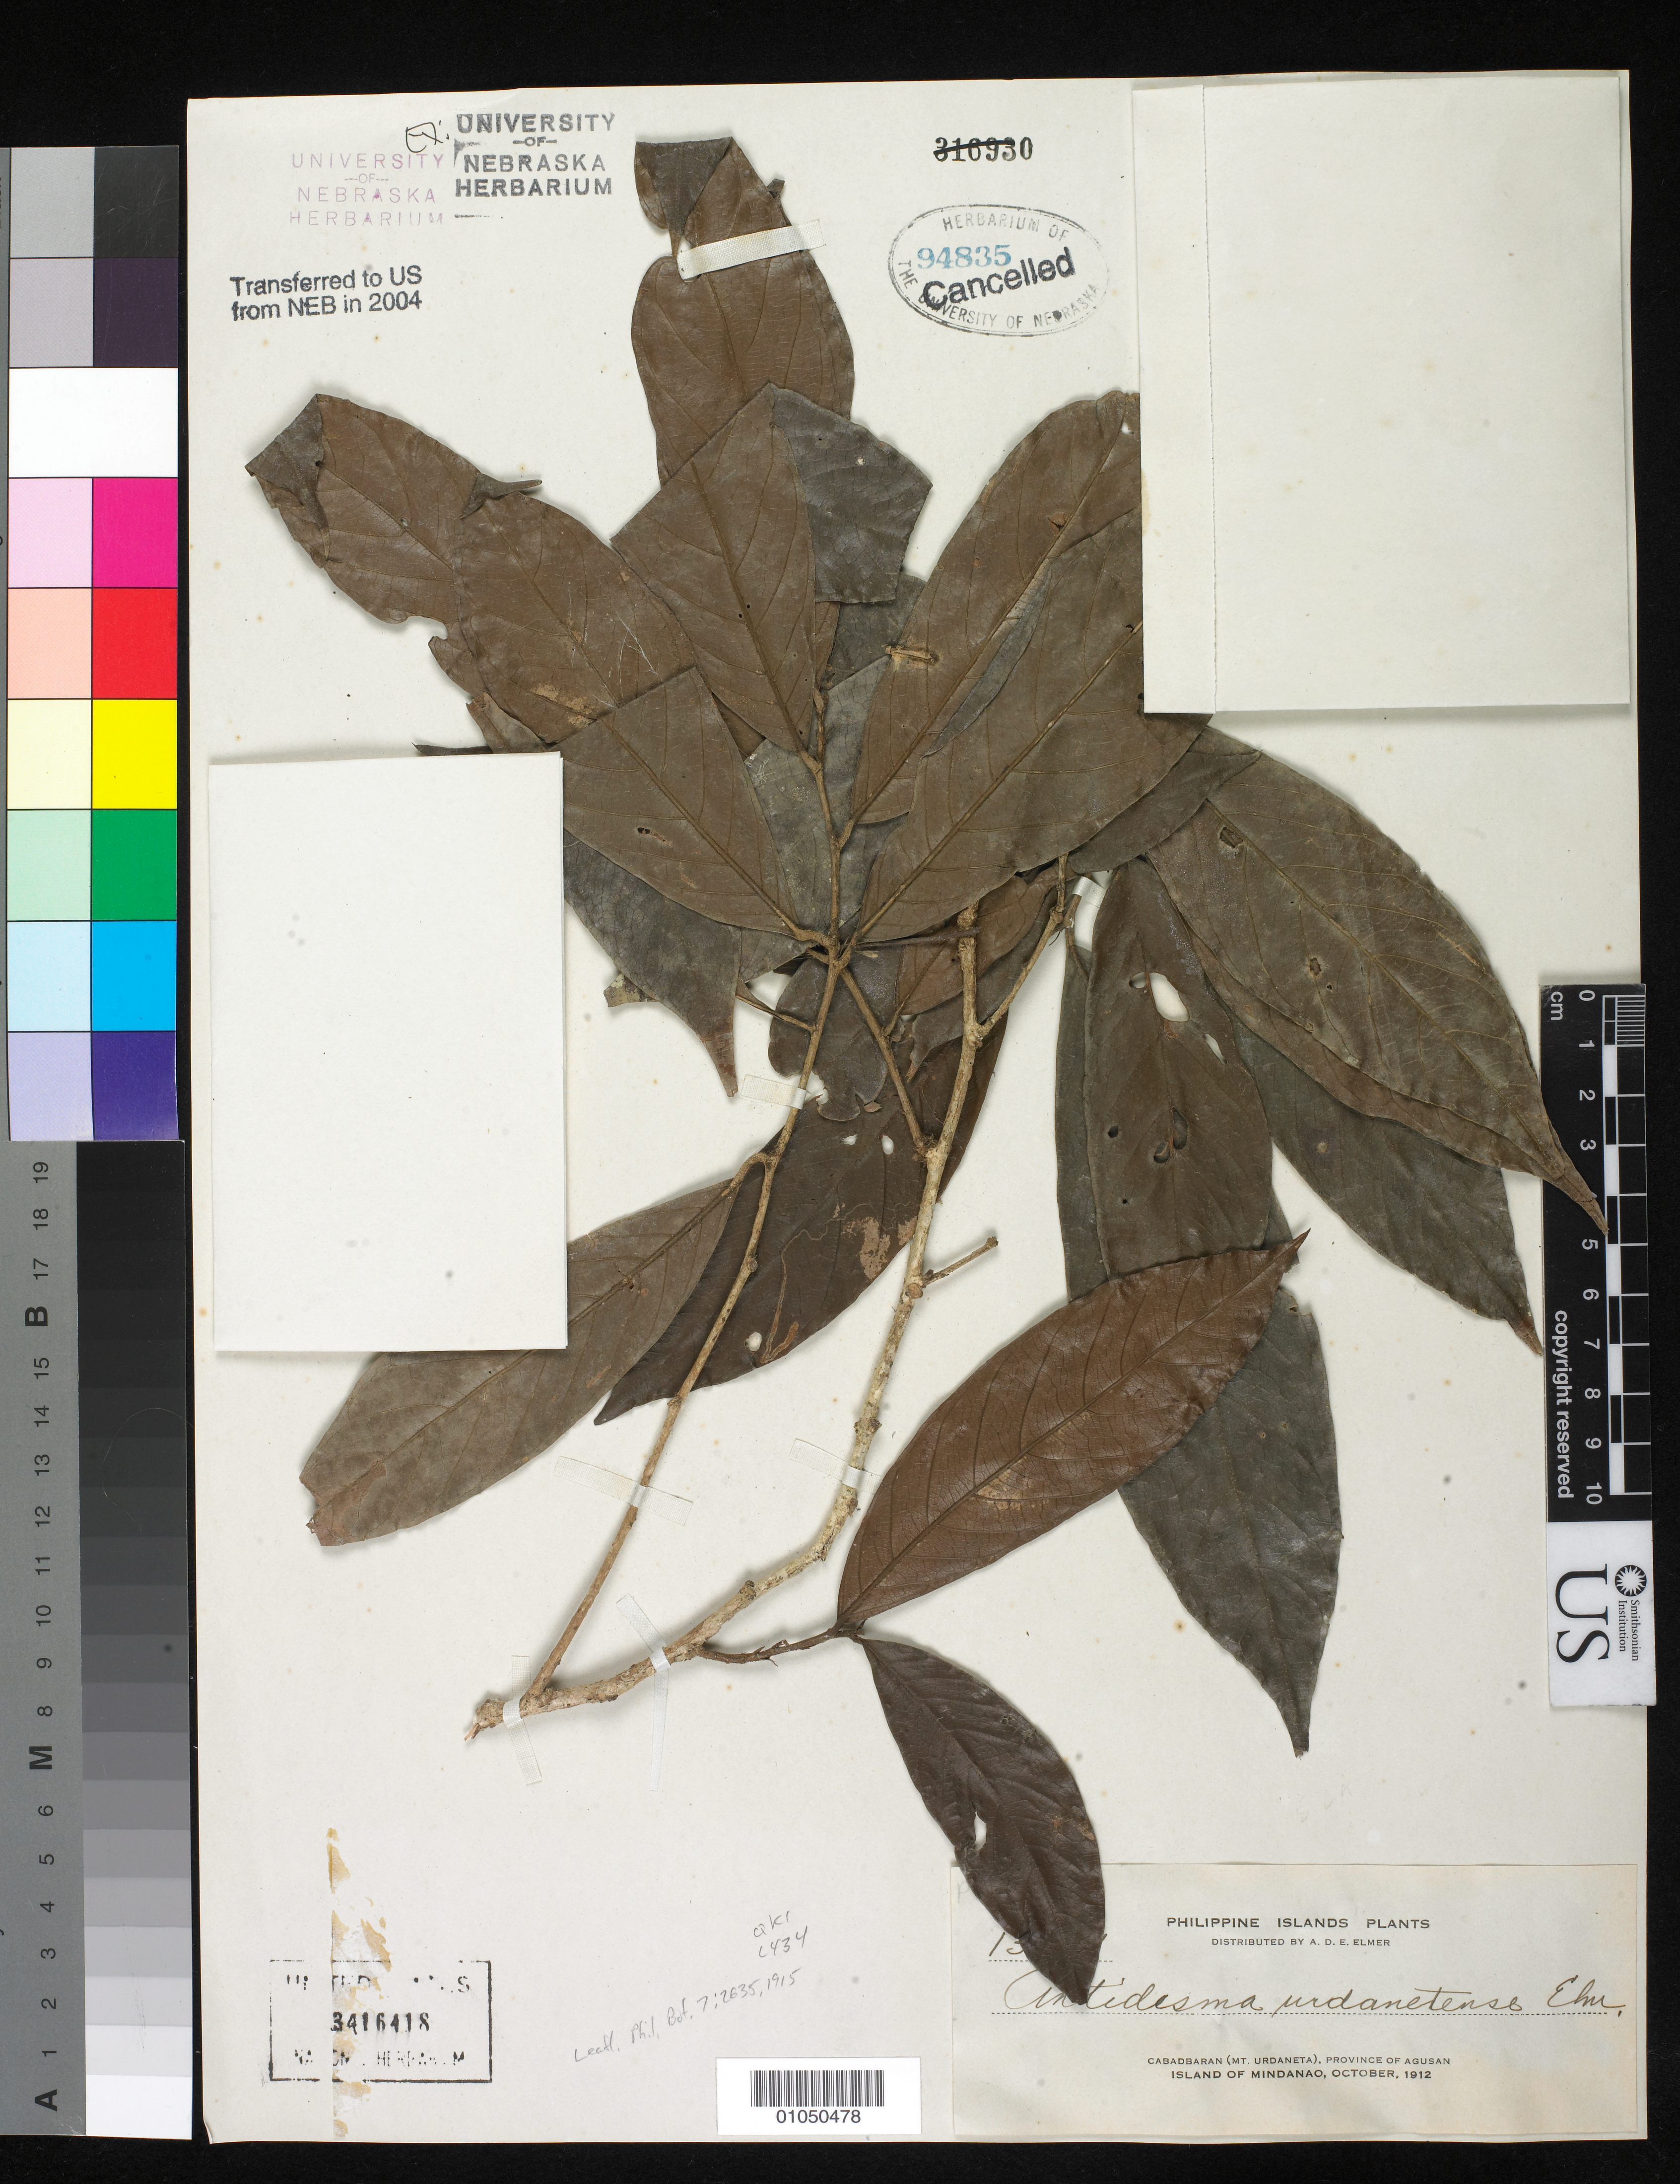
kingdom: Plantae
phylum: Tracheophyta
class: Magnoliopsida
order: Malpighiales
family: Phyllanthaceae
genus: Antidesma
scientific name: Antidesma urdanetense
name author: Elmer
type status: Isotype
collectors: A. D. E. Elmer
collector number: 13971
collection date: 1912-10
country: Philippines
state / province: Caraga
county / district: Agusan del Norte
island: Mindanao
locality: Cabadbaran (Mt. Urdaneta), Province of Agusan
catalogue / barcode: US 3416418